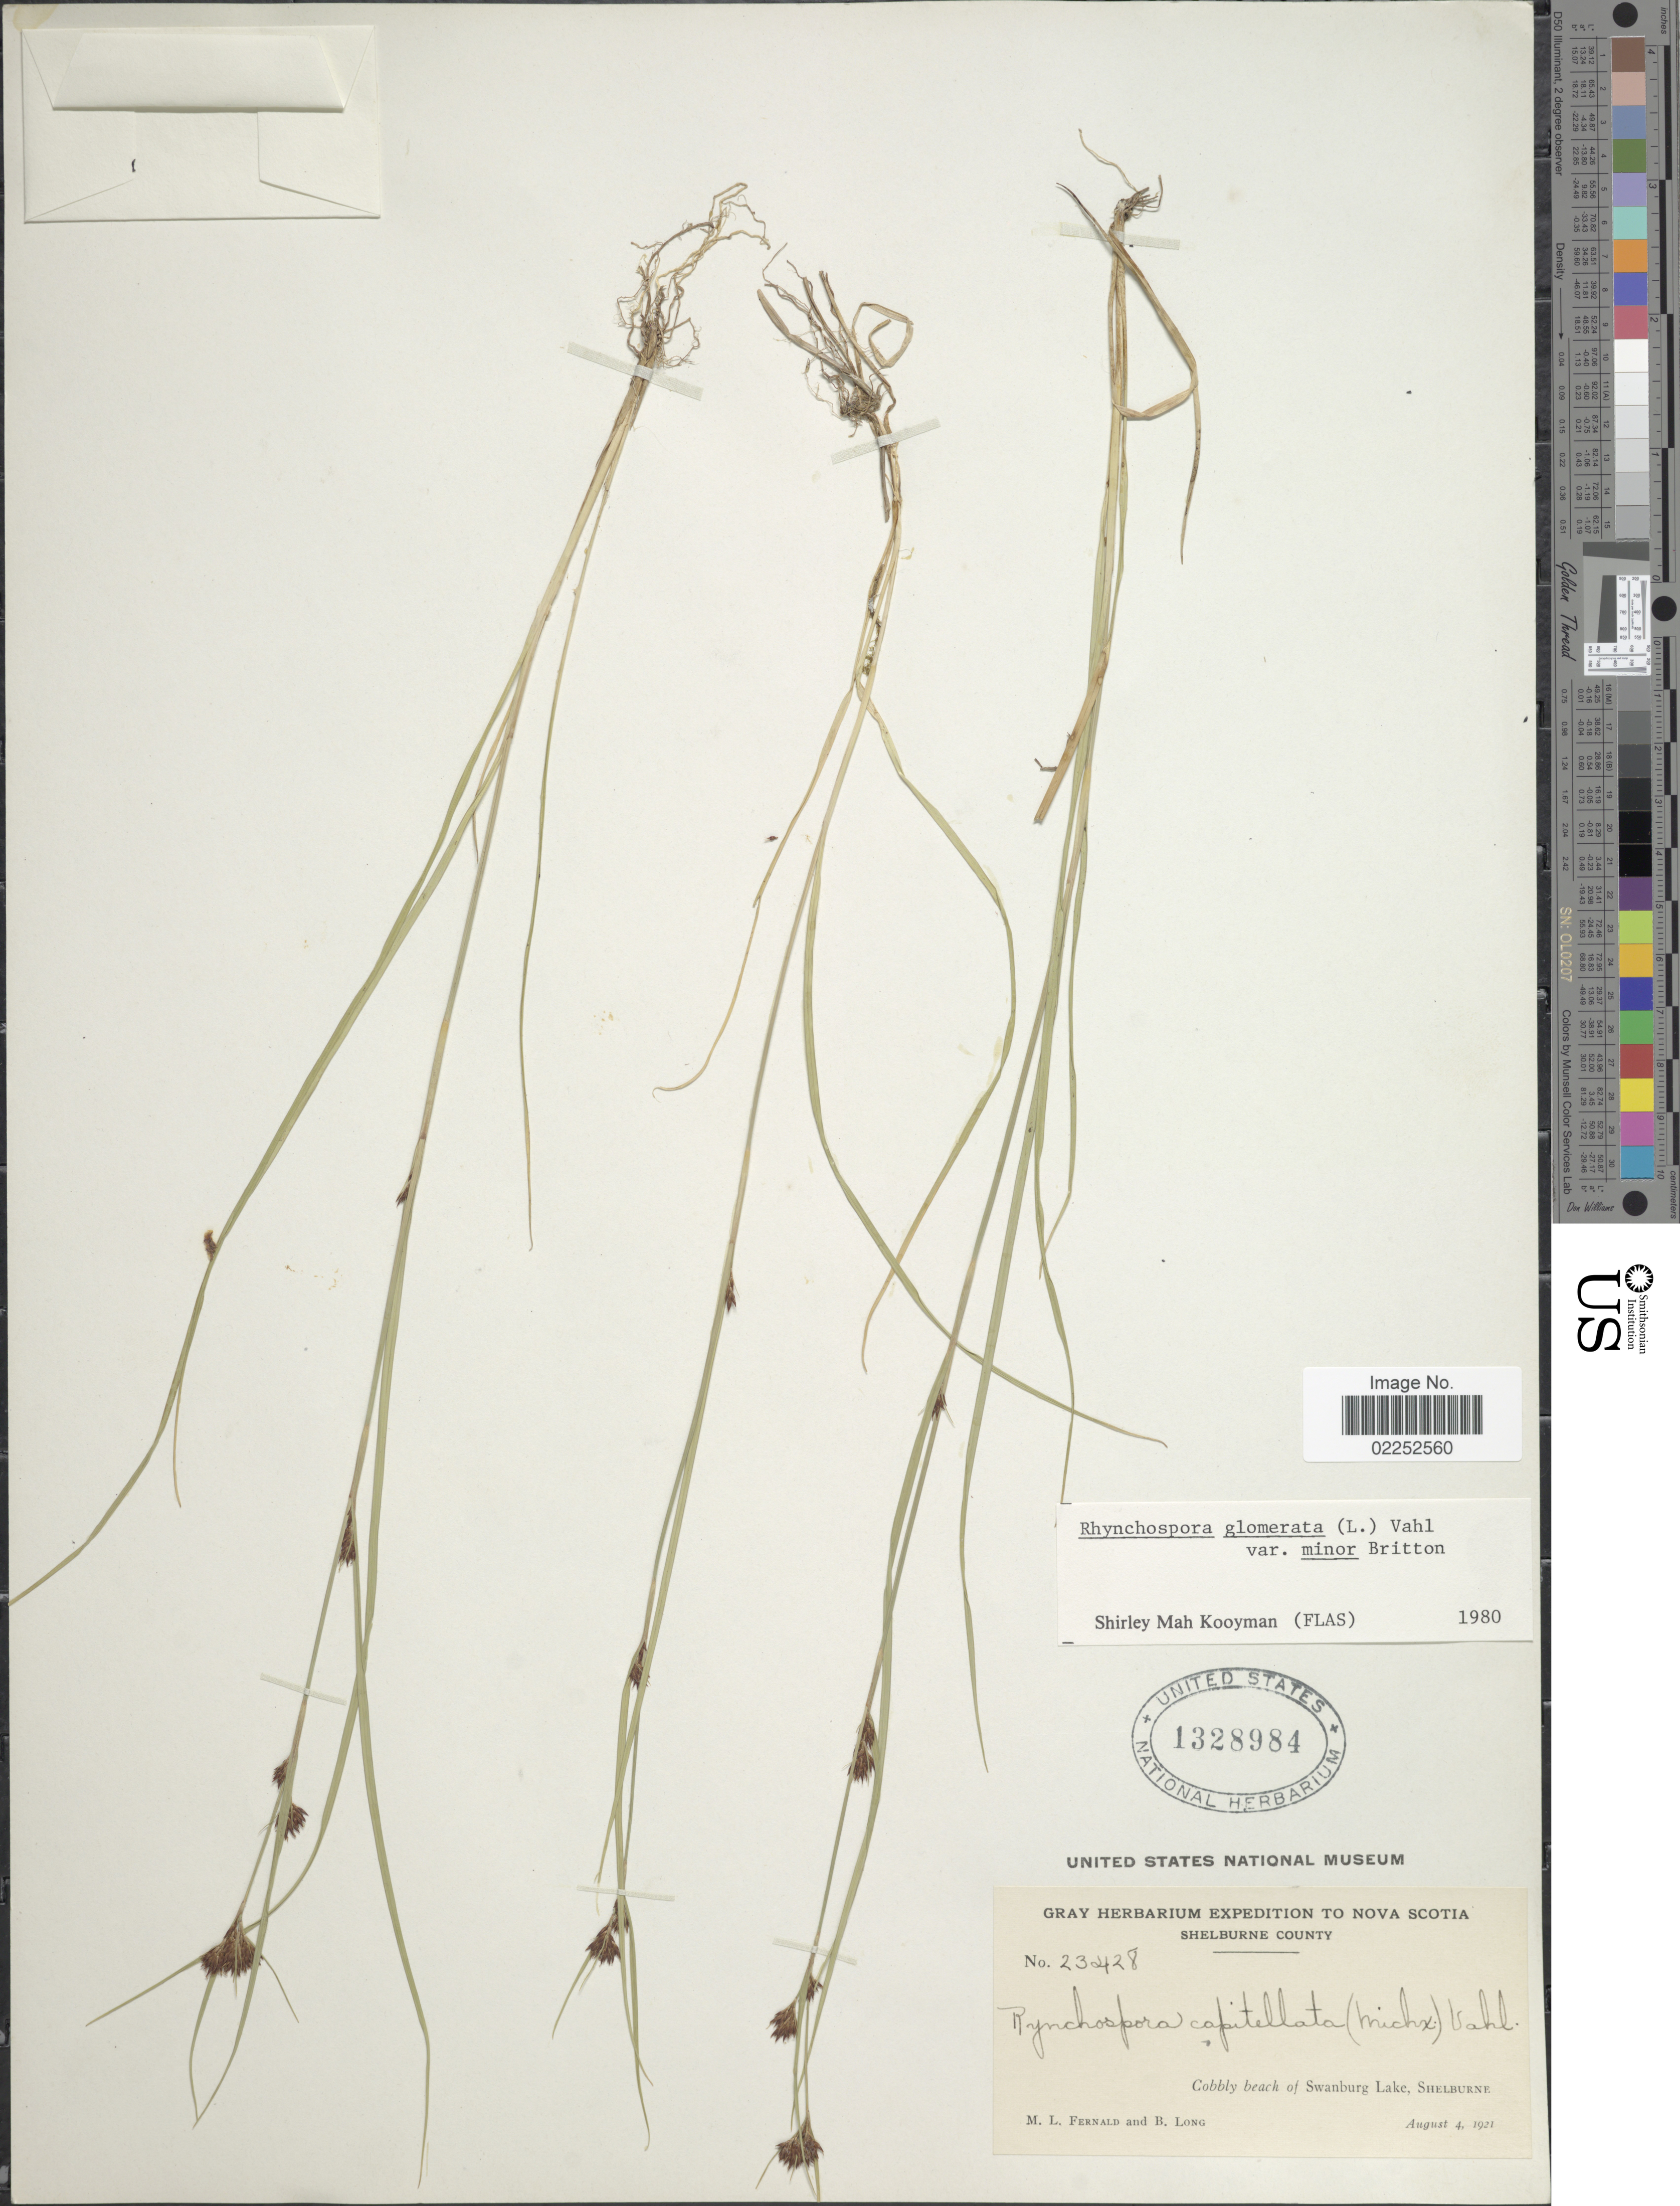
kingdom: Plantae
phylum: Tracheophyta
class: Liliopsida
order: Poales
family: Cyperaceae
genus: Rhynchospora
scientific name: Rhynchospora capitellata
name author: (Michx.) Vahl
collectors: M. L. Fernald & B. Long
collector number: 23428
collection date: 1921-08-04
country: Canada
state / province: Nova Scotia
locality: Shelburne County, Cobbly beach of Swanburg Lake, Shelburne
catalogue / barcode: US 1328984